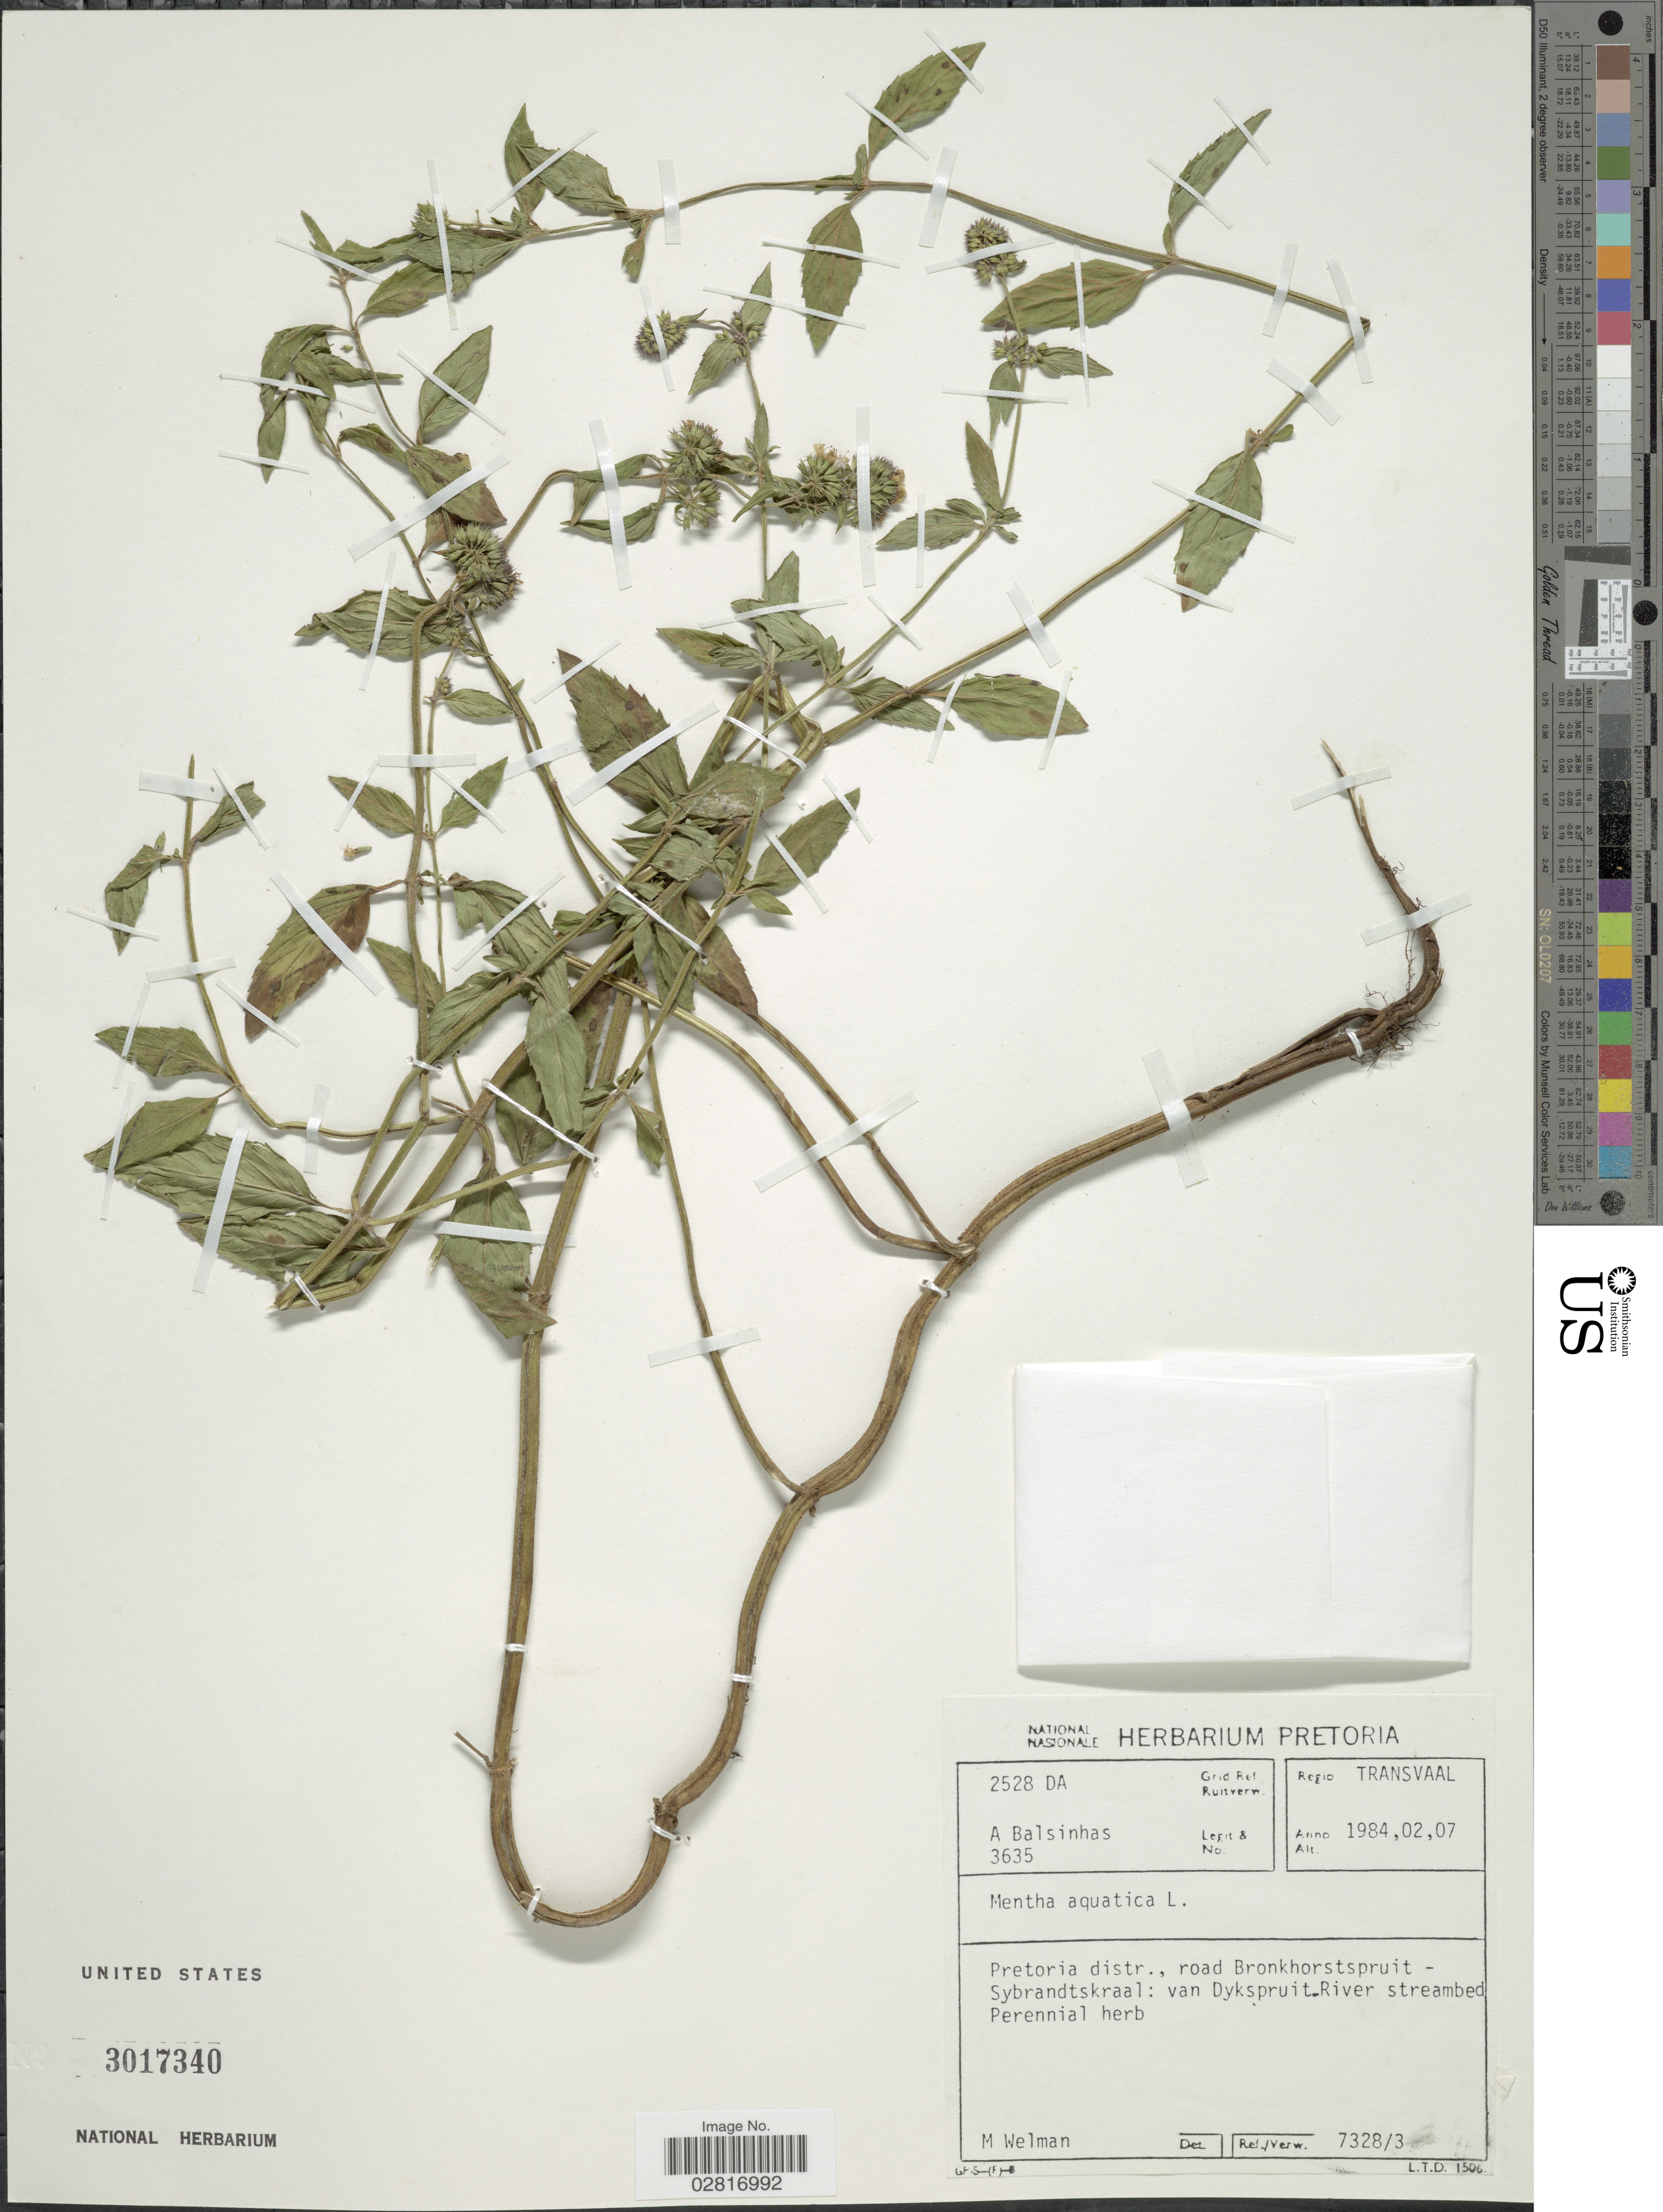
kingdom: Plantae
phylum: Tracheophyta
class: Magnoliopsida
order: Lamiales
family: Lamiaceae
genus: Mentha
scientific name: Mentha aquatica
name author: L.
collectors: A. A. Balsinhas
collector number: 3635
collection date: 1984-02-07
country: South Africa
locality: Regio Transvaal, Pretoria distr., road Bronkhorstspruit-Sybrandtskraal: van Dykspruit-River.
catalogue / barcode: US 3017340